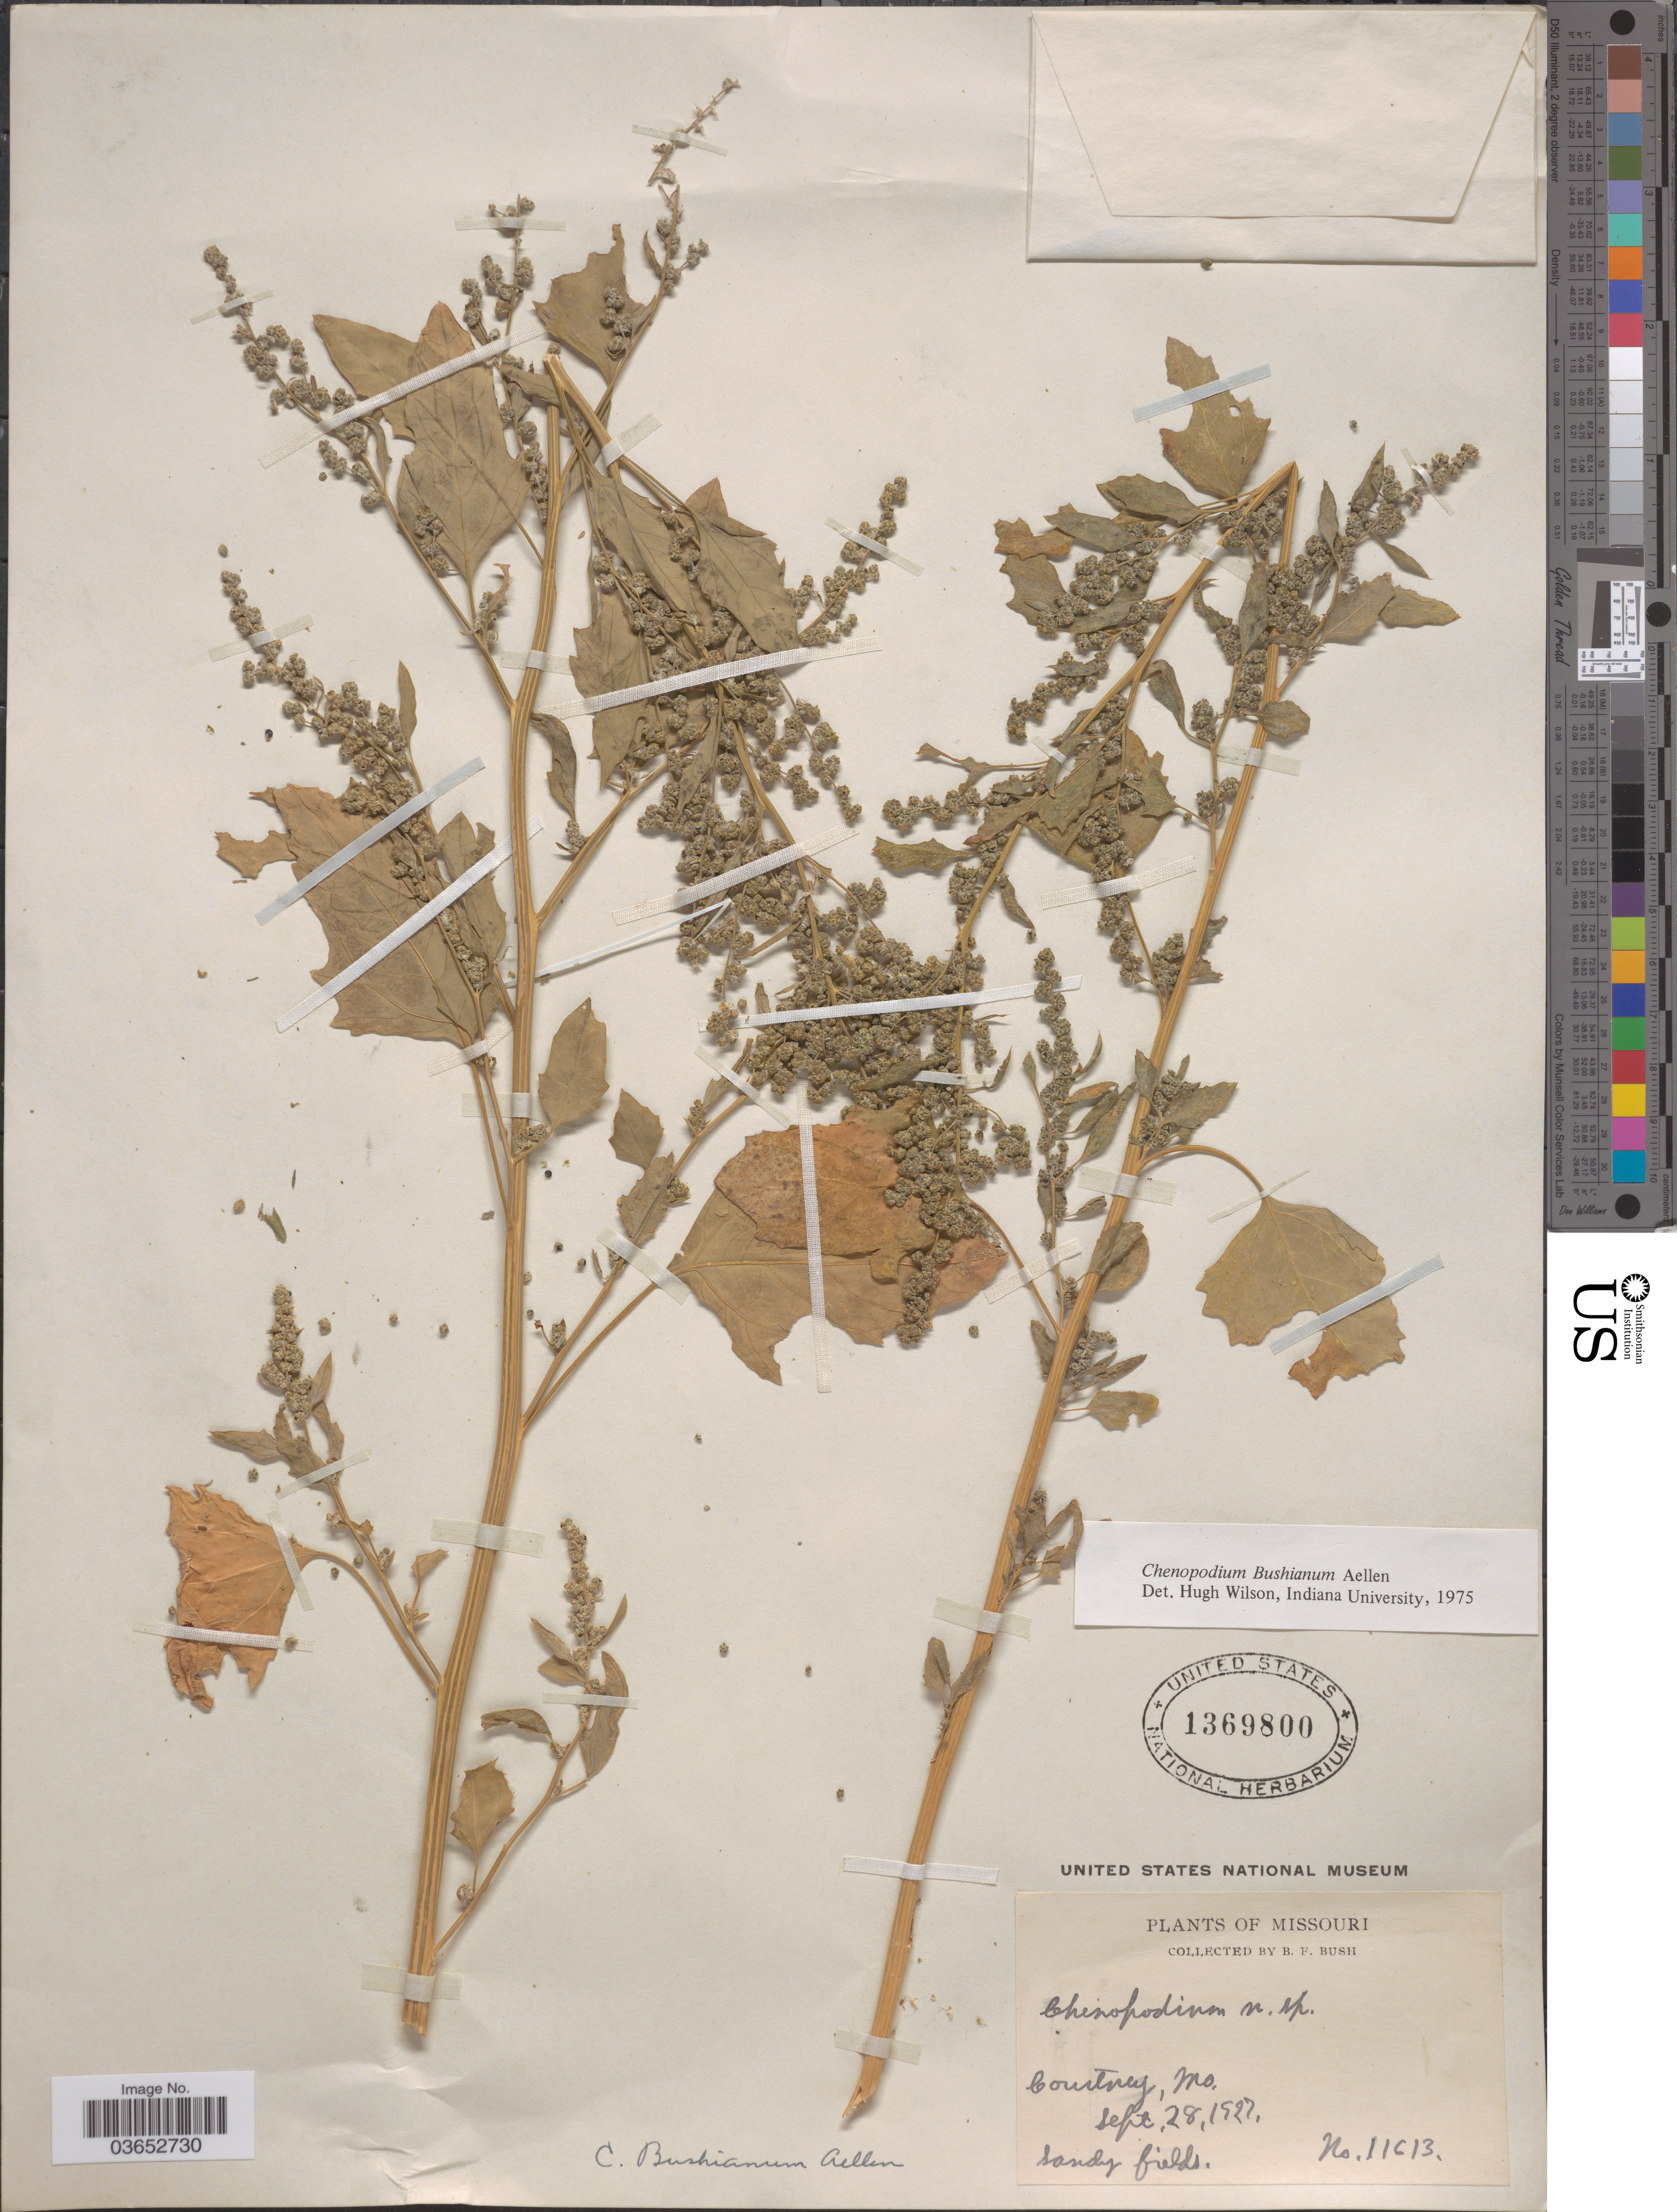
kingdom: Plantae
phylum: Tracheophyta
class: Magnoliopsida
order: Caryophyllales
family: Amaranthaceae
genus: Chenopodium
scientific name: Chenopodium bushianum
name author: Aellen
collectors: B. F. Bush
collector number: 11613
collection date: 1927-09-28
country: United States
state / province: Missouri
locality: Courtney.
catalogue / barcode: US 1369800